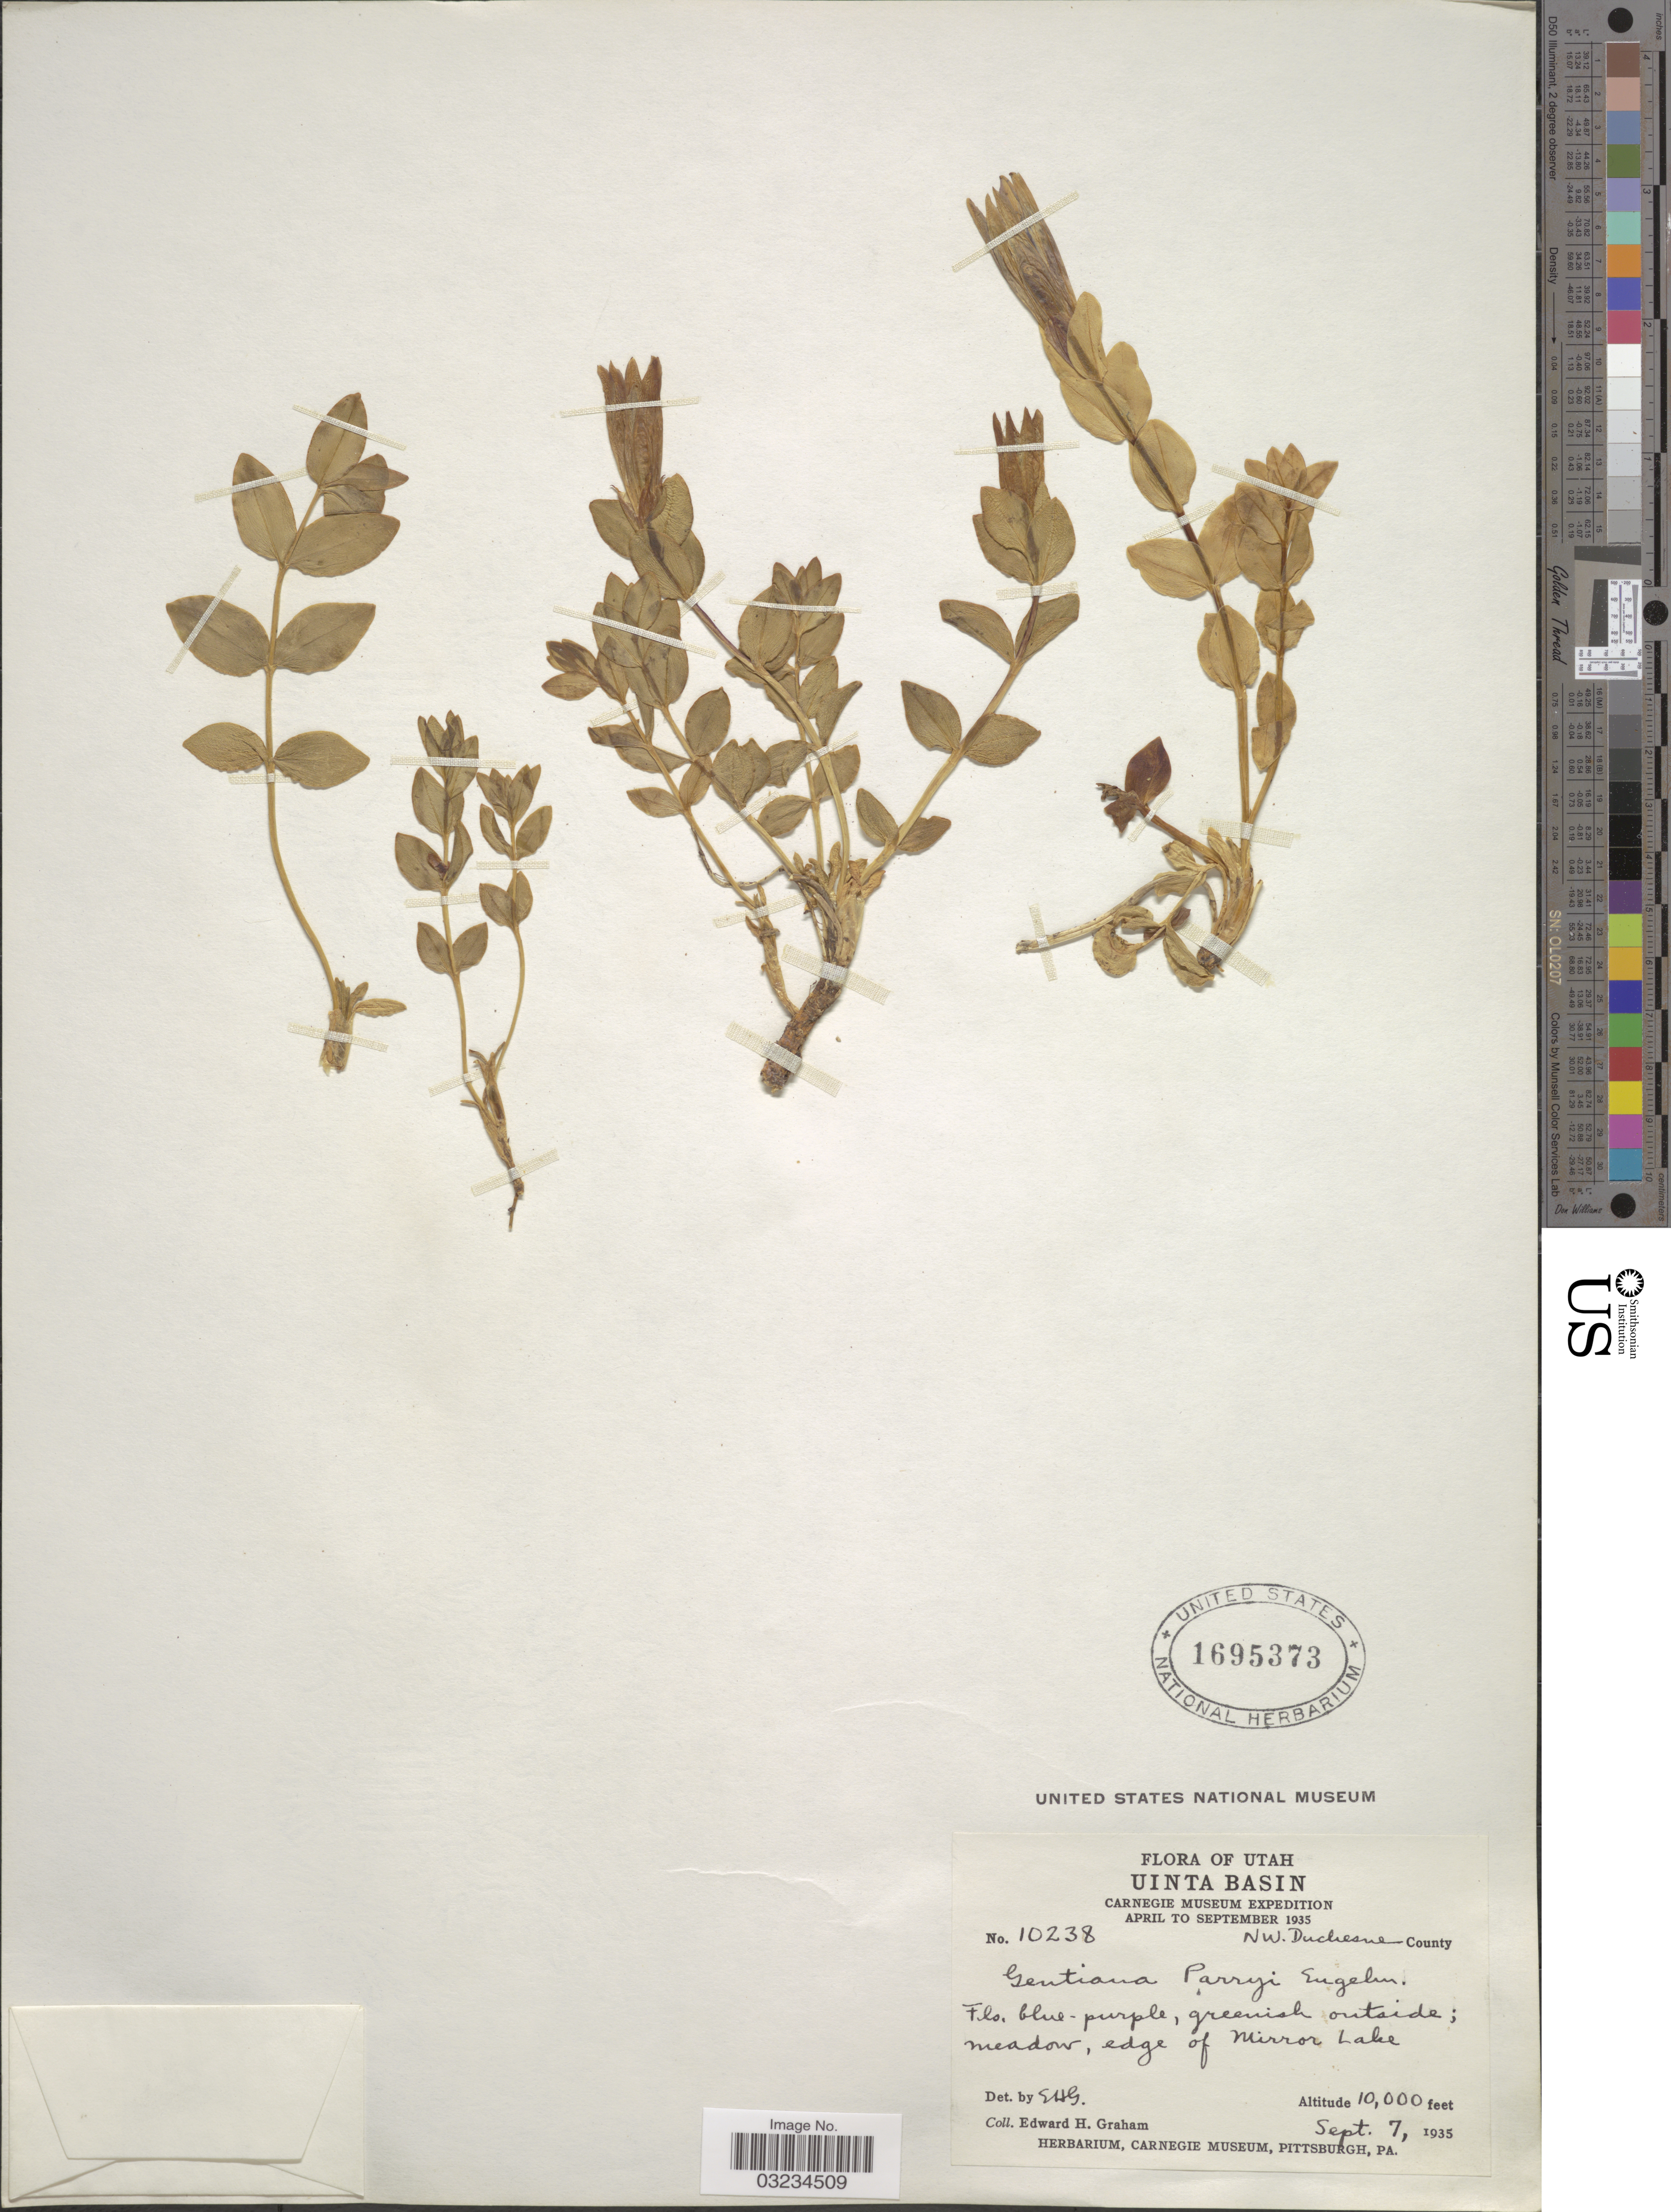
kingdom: Plantae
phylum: Tracheophyta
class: Magnoliopsida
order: Gentianales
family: Gentianaceae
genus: Gentiana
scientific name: Gentiana parryi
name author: Engelm.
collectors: E. H. Graham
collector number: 10238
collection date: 1935-09-07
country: United States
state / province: Utah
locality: Uinta Basin. NE. Duchesne County. Meadow, edge of Mirror Lake.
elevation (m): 3048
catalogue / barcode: US 1695373